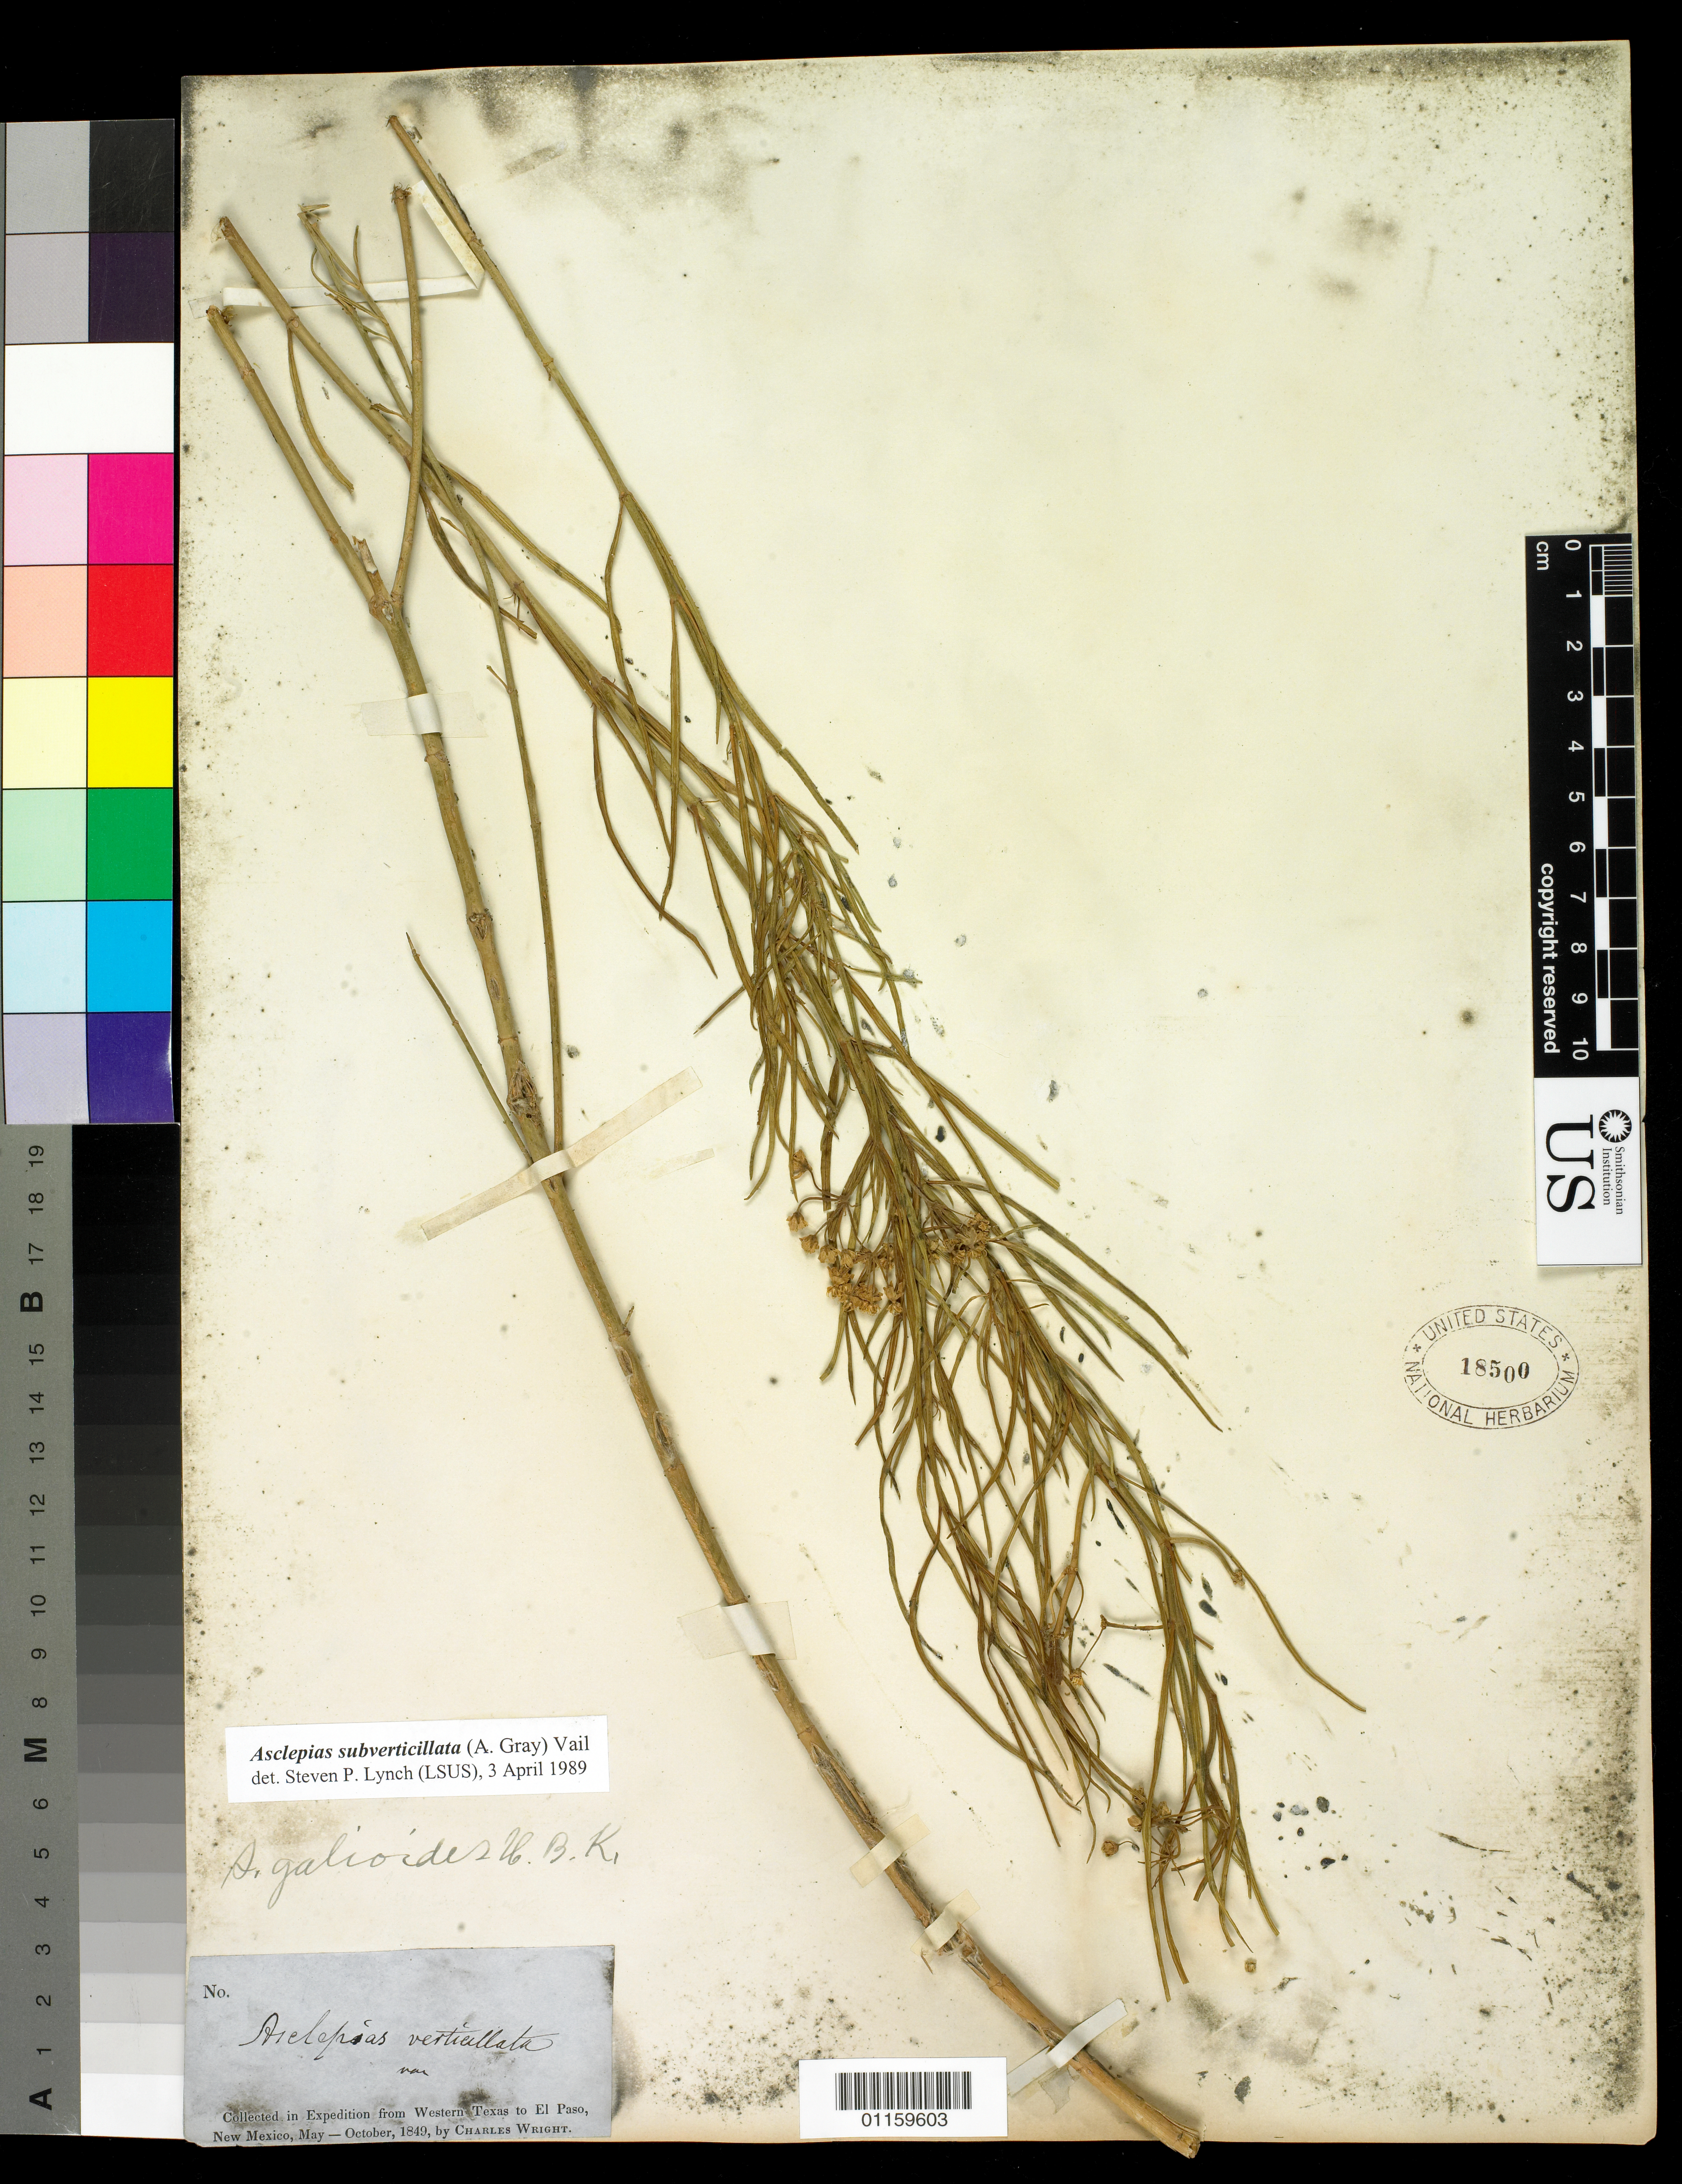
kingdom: Plantae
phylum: Tracheophyta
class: Magnoliopsida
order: Gentianales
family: Apocynaceae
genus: Asclepias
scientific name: Asclepias subverticillata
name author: (A. Gray) Vail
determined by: Lynch, S.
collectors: C. Wright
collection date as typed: May 1849 to -- Oct 1849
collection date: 1849-05/1849-10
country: United States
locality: From Western Texas to El Paso, New Mexico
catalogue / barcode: US 18500